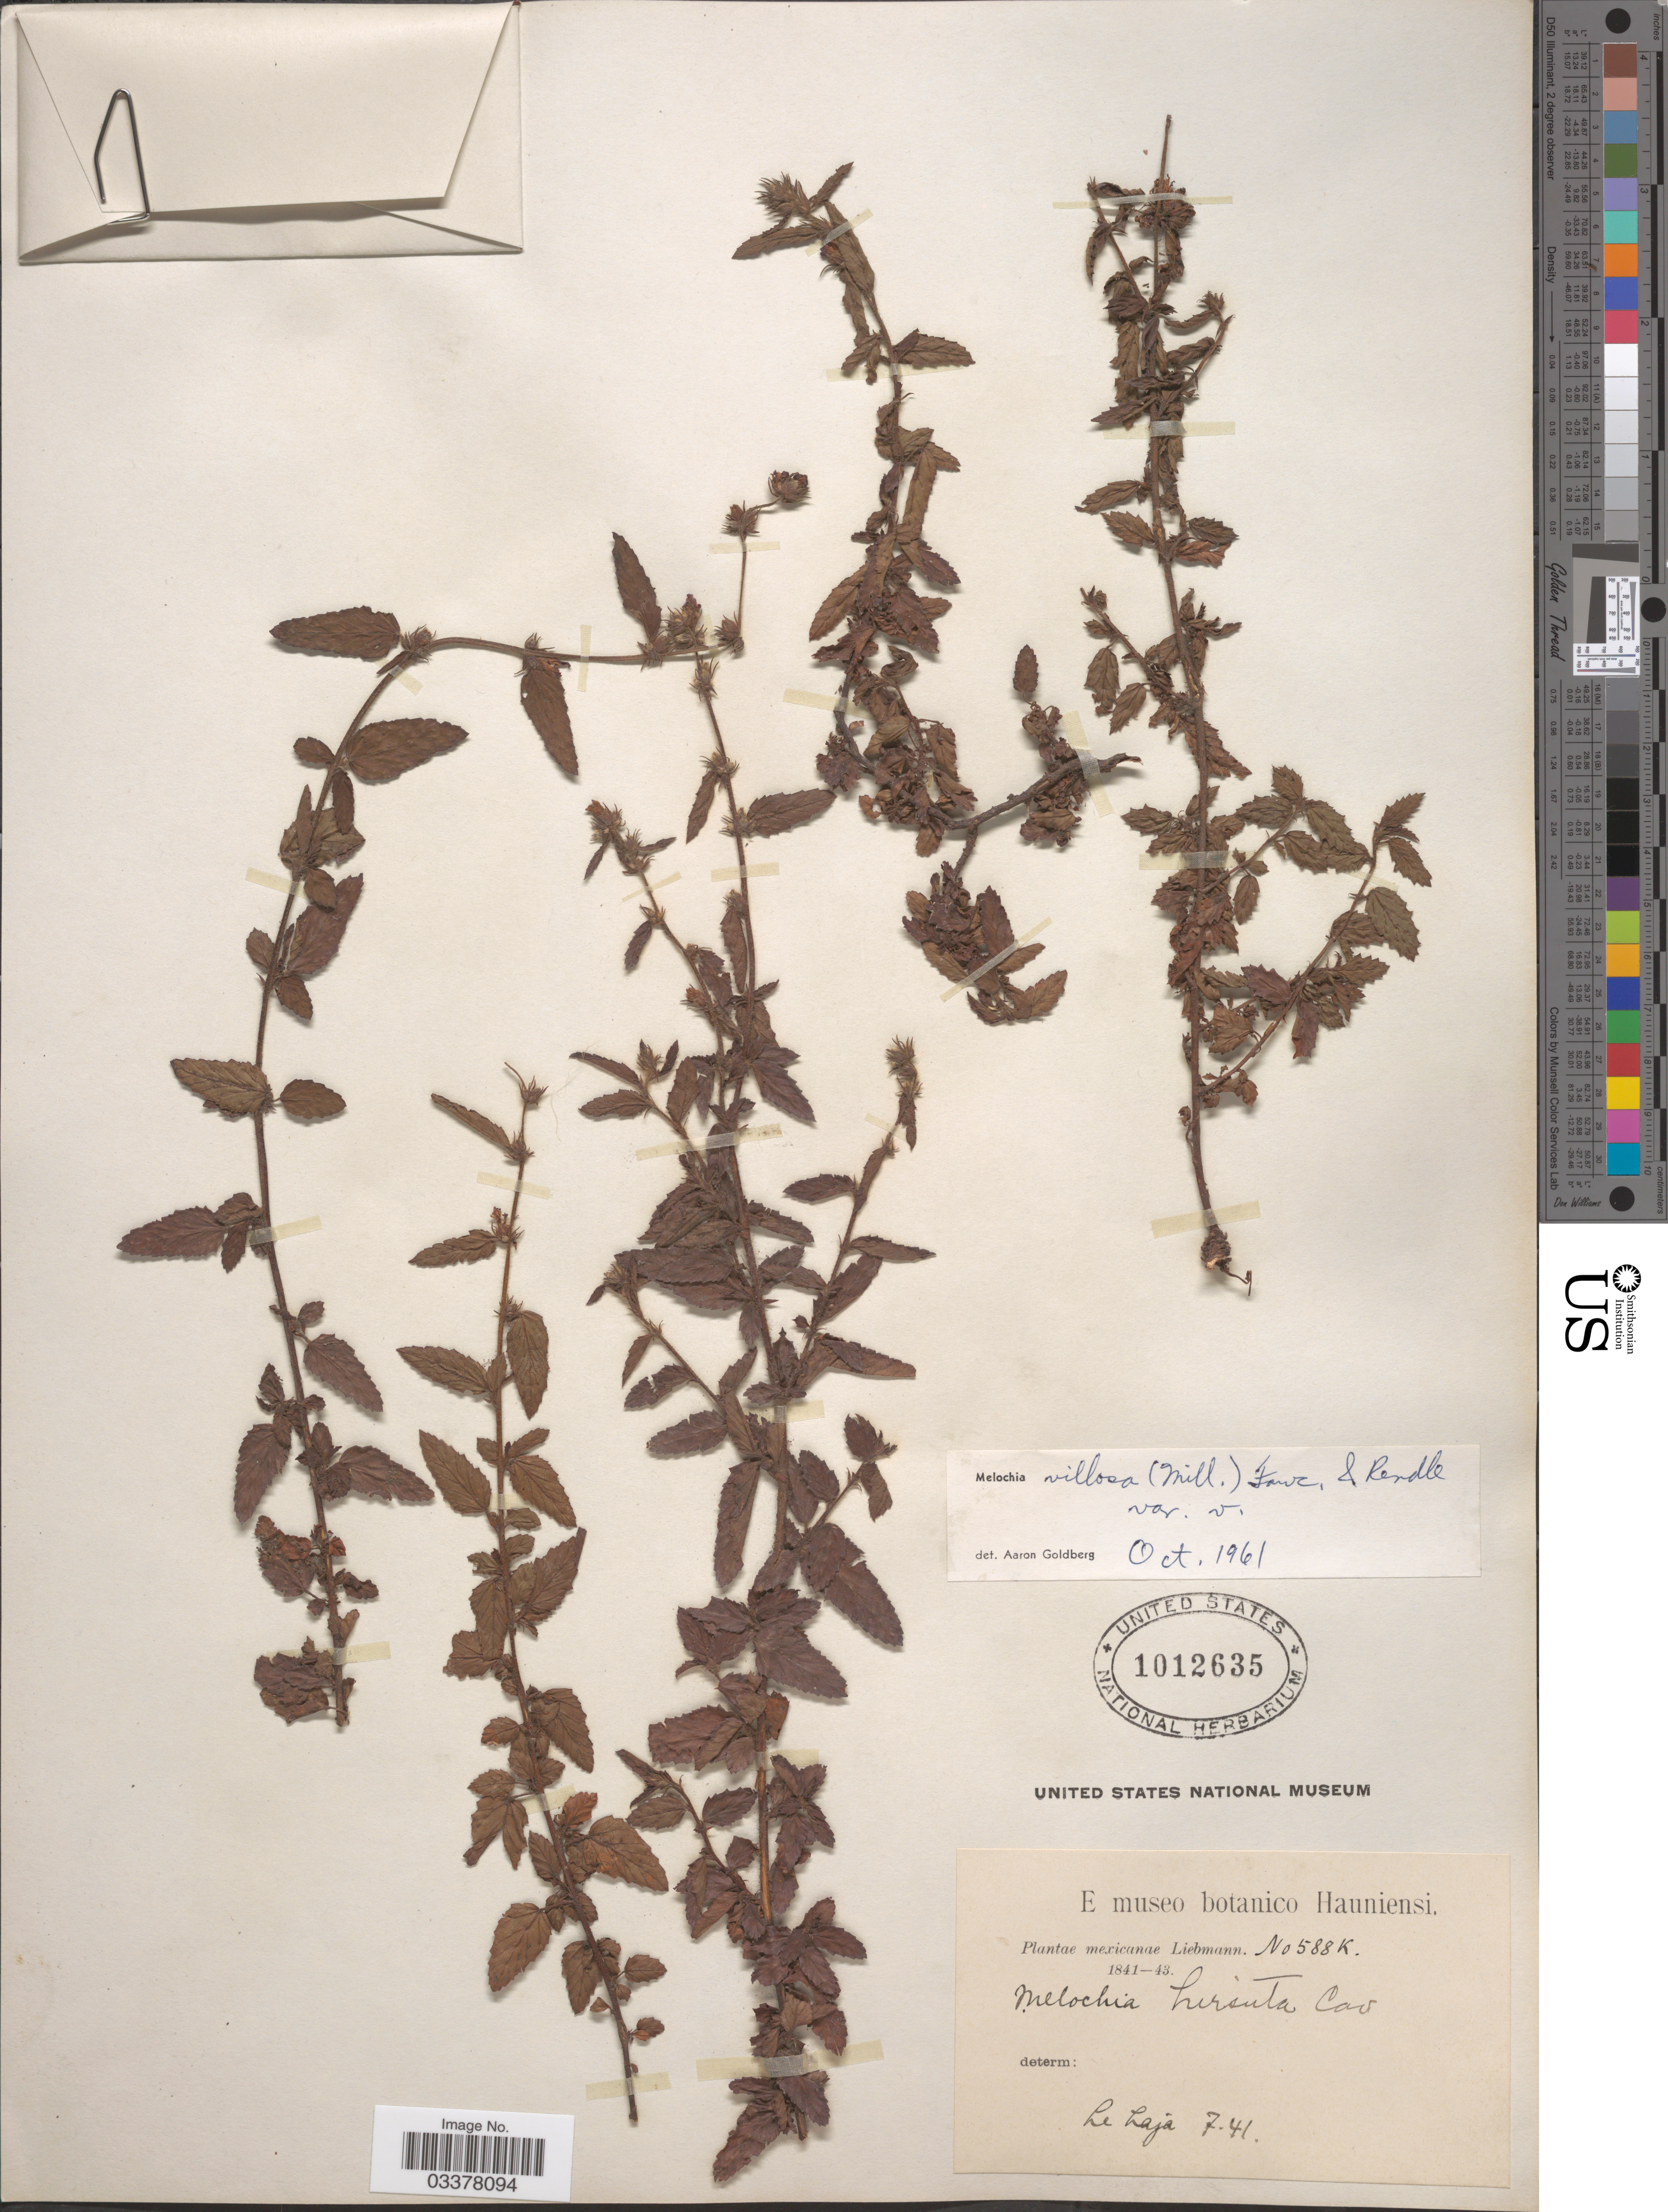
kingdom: Plantae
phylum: Tracheophyta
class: Magnoliopsida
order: Malvales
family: Malvaceae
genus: Melochia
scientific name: Melochia spicata var. spicata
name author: (L.) Fryxell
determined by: Dorr, L. J., (BOT), Smithsonian Institution - National Museum of Natural History (UNITED STATES)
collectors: Liebmann, --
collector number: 588K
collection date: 1841-07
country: Mexico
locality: Le Laja.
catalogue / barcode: US 1012635